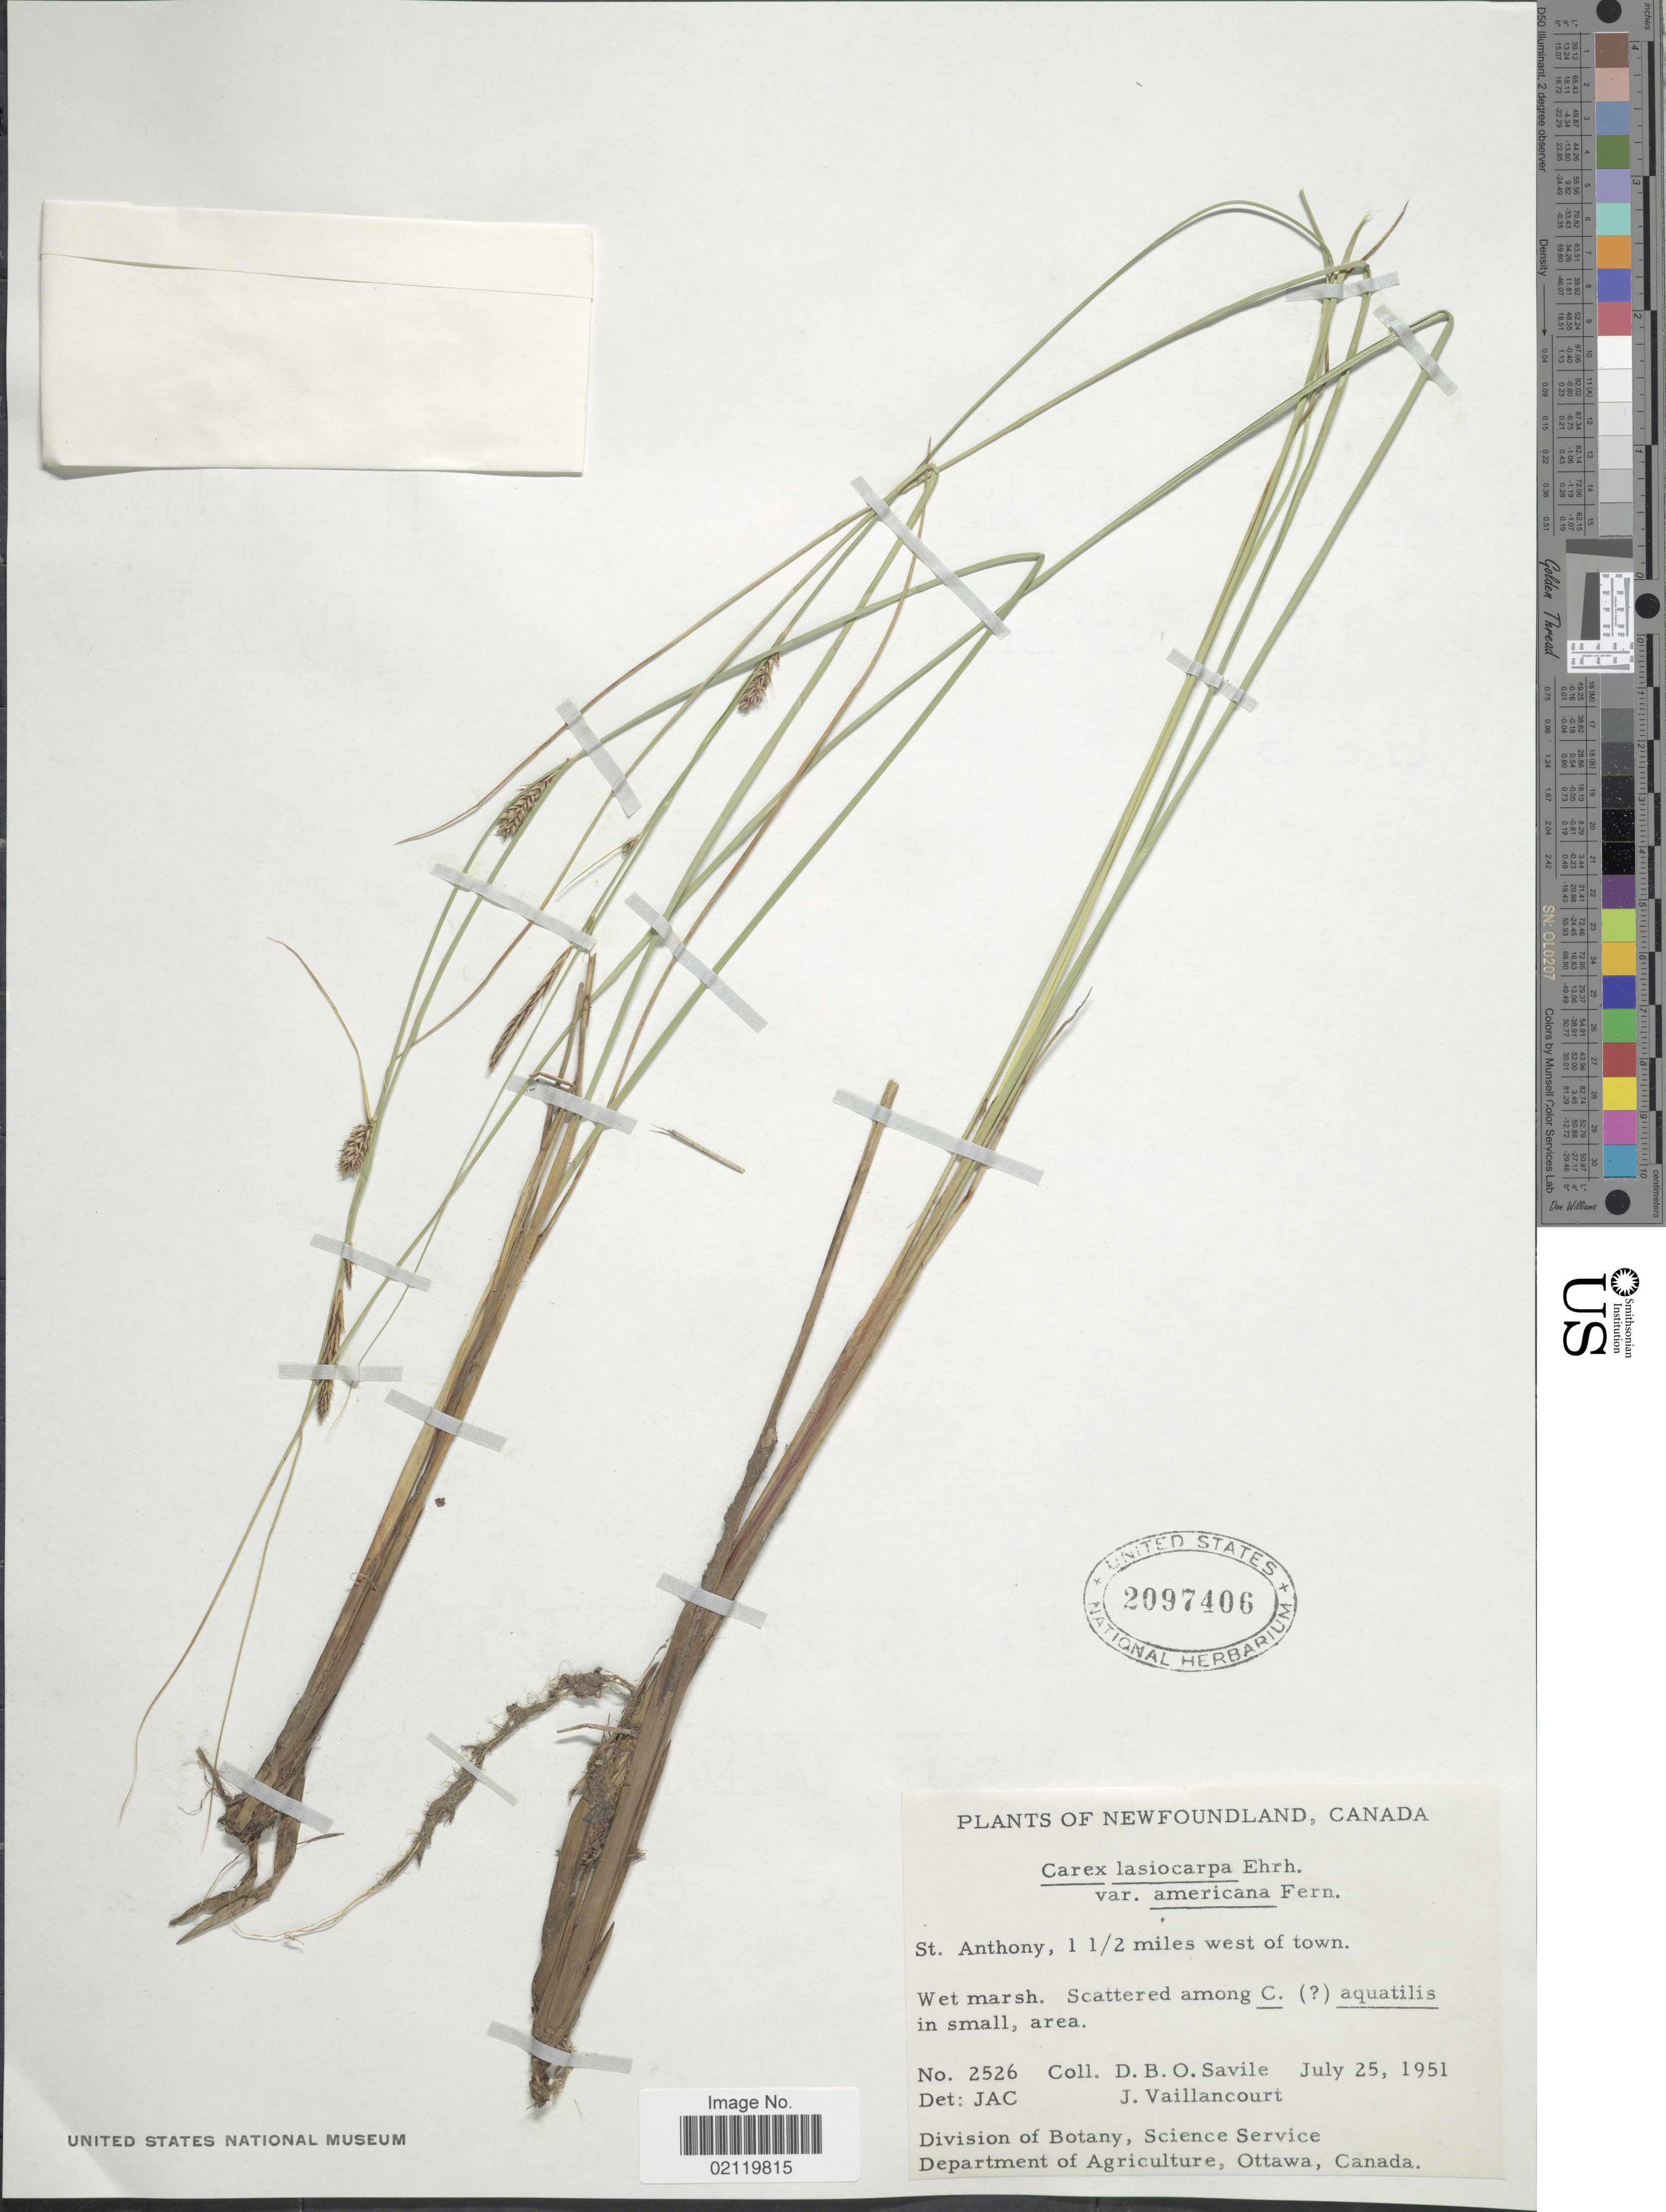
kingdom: Plantae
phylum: Tracheophyta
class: Liliopsida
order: Poales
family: Cyperaceae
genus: Carex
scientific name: Carex lasiocarpa var. americana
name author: Fernald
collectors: D. Savile & J. Vaillancourt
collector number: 2526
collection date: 1951-07-25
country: Canada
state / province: Newfoundland and Labrador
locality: St. Anthony, 1 1/2 miles west of town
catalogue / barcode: US 2097406